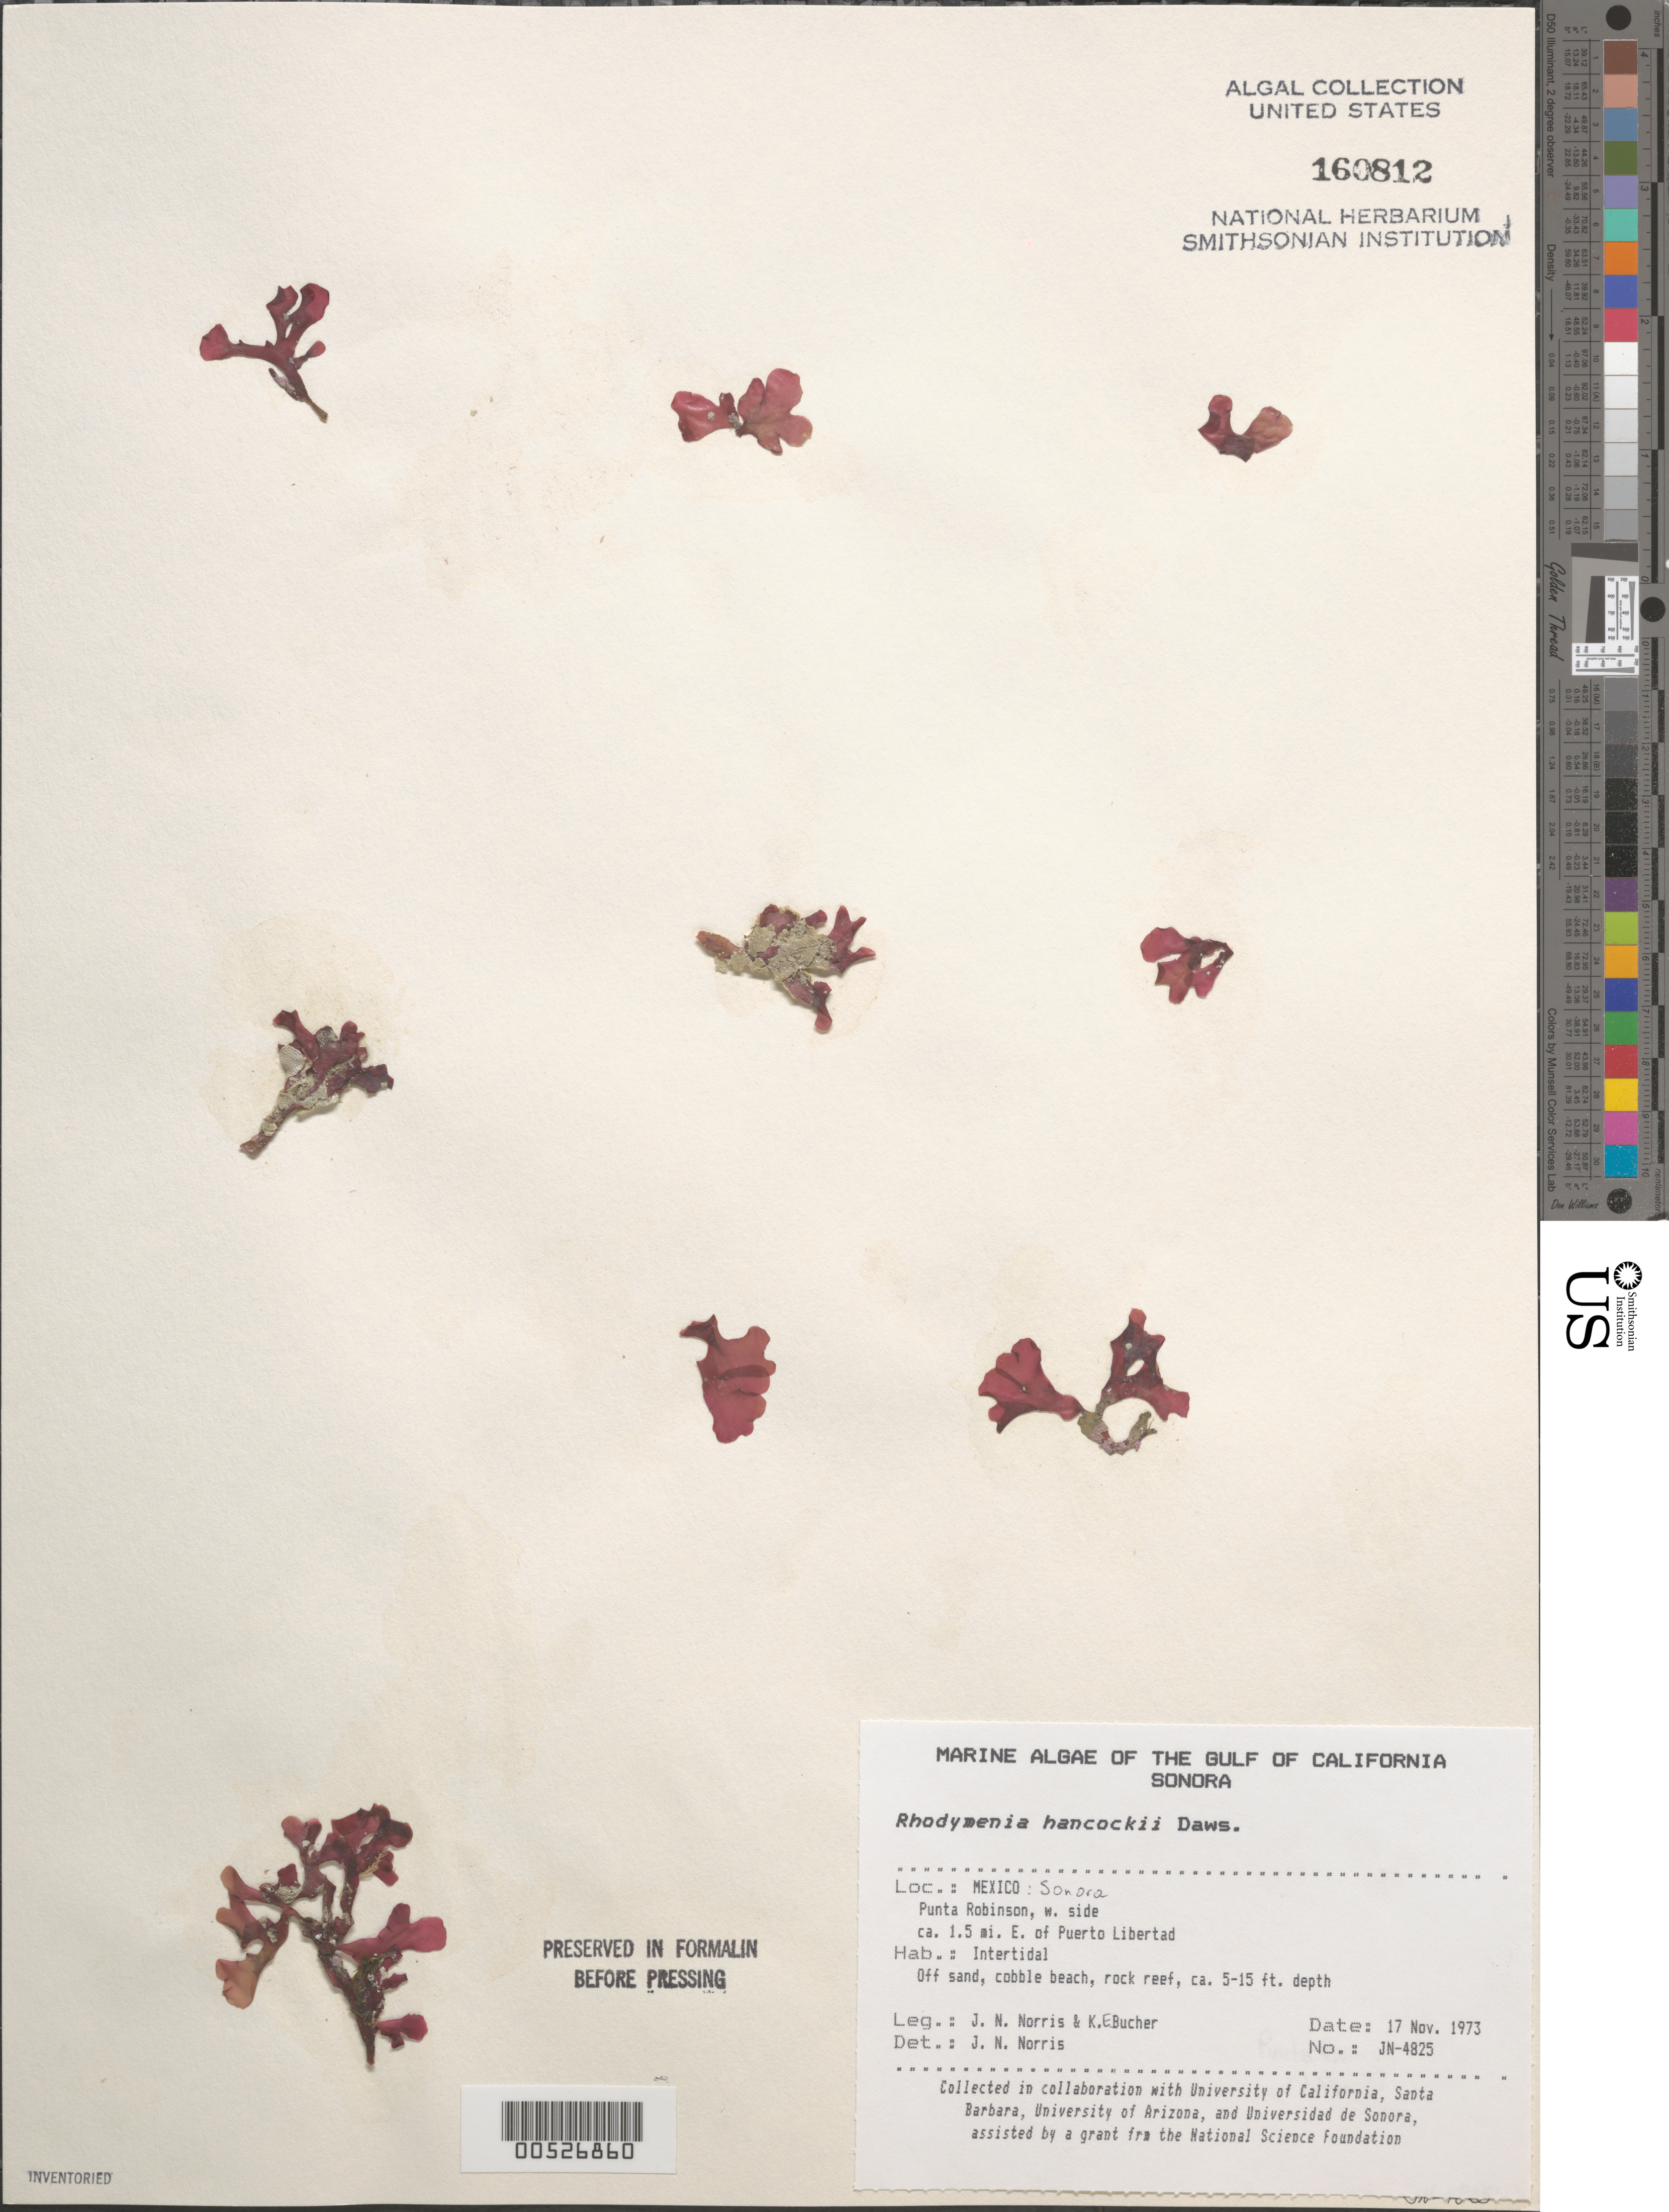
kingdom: Plantae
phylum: Rhodophyta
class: Florideophyceae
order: Rhodymeniales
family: Rhodymeniaceae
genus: Rhodymenia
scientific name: Rhodymenia hancockii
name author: E.Y. Dawson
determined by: Norris, James N.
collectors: J. N. Norris & K. E. Bucher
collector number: JN-4825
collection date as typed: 17 Nov 1973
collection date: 1973-11-17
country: Mexico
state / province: Sonora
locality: Punta Robinson ca. 1.5 miles east of Puerto Libertad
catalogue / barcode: US 160812